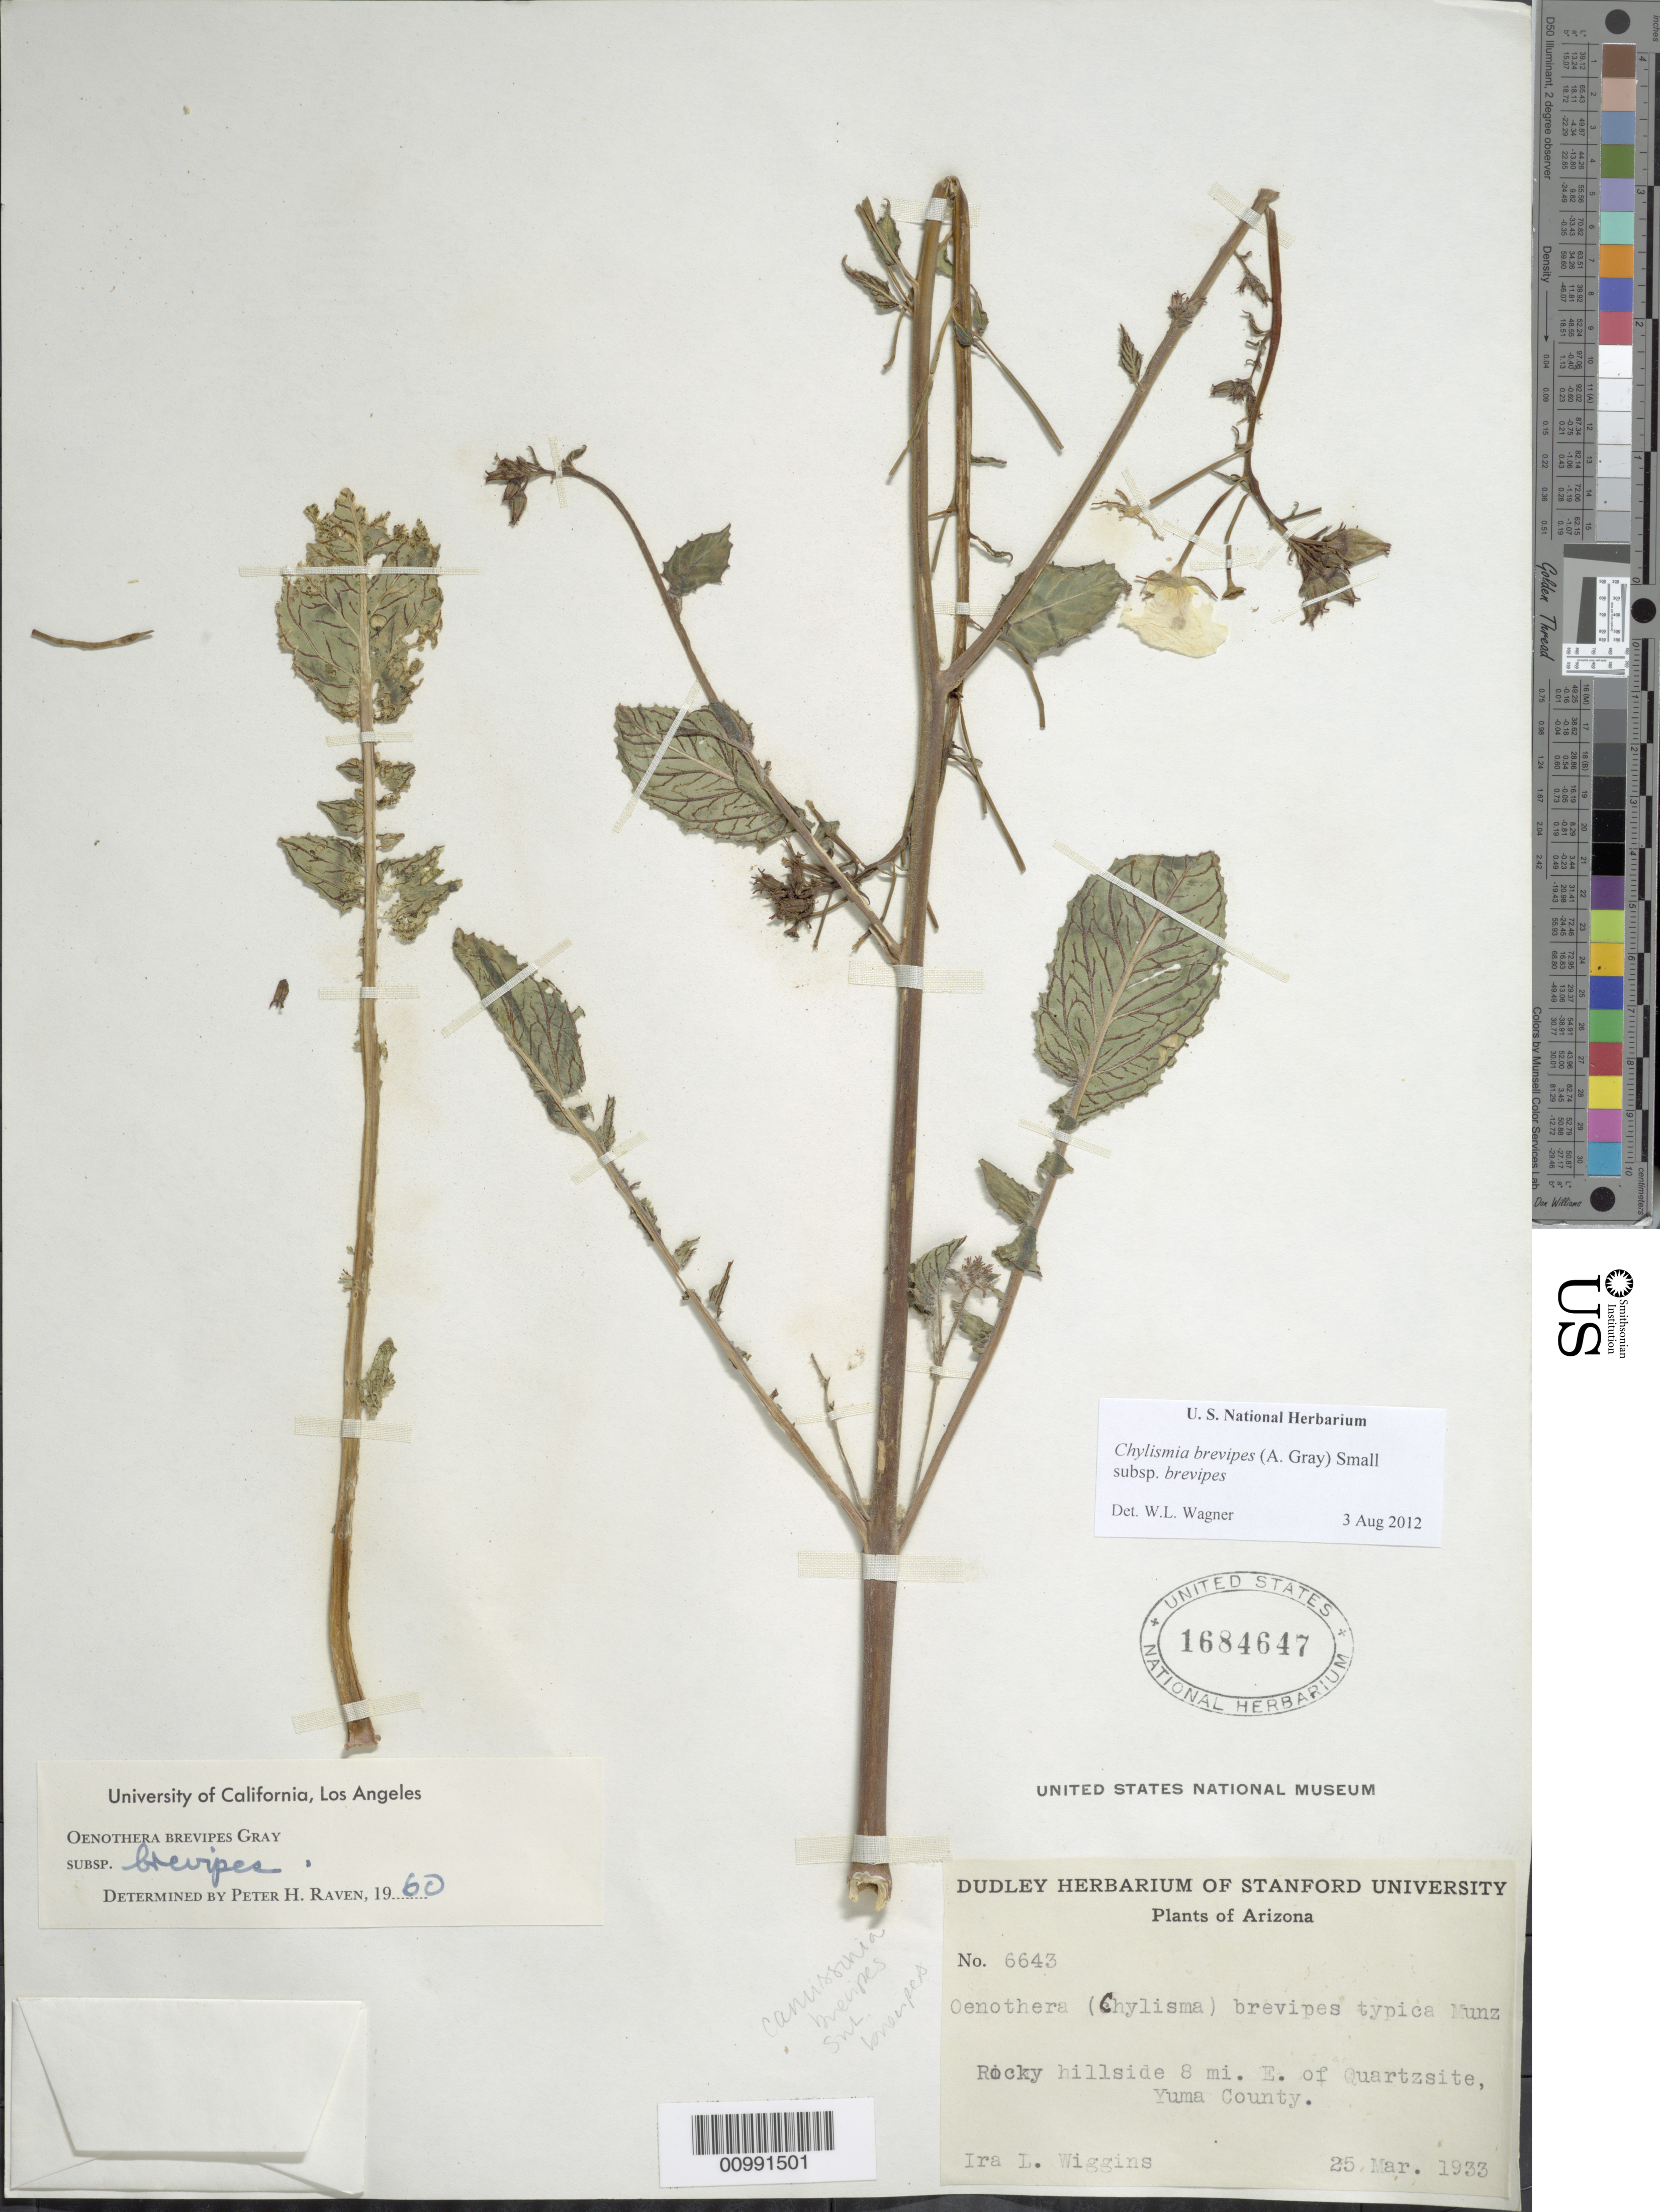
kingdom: Plantae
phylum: Tracheophyta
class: Magnoliopsida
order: Myrtales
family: Onagraceae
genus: Chylismia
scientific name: Chylismia brevipes subsp. brevipes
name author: (A. Gray) Small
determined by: Wagner, W. L., (BOT), Smithsonian Institution - National Museum of Natural History (UNITED STATES)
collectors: I. L. Wiggins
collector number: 6643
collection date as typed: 25 Mar 1933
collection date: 1933-03-25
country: United States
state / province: Arizona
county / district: Yuma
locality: Rocky hillside 8 miles east of Quartzsite.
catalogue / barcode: US 1684647